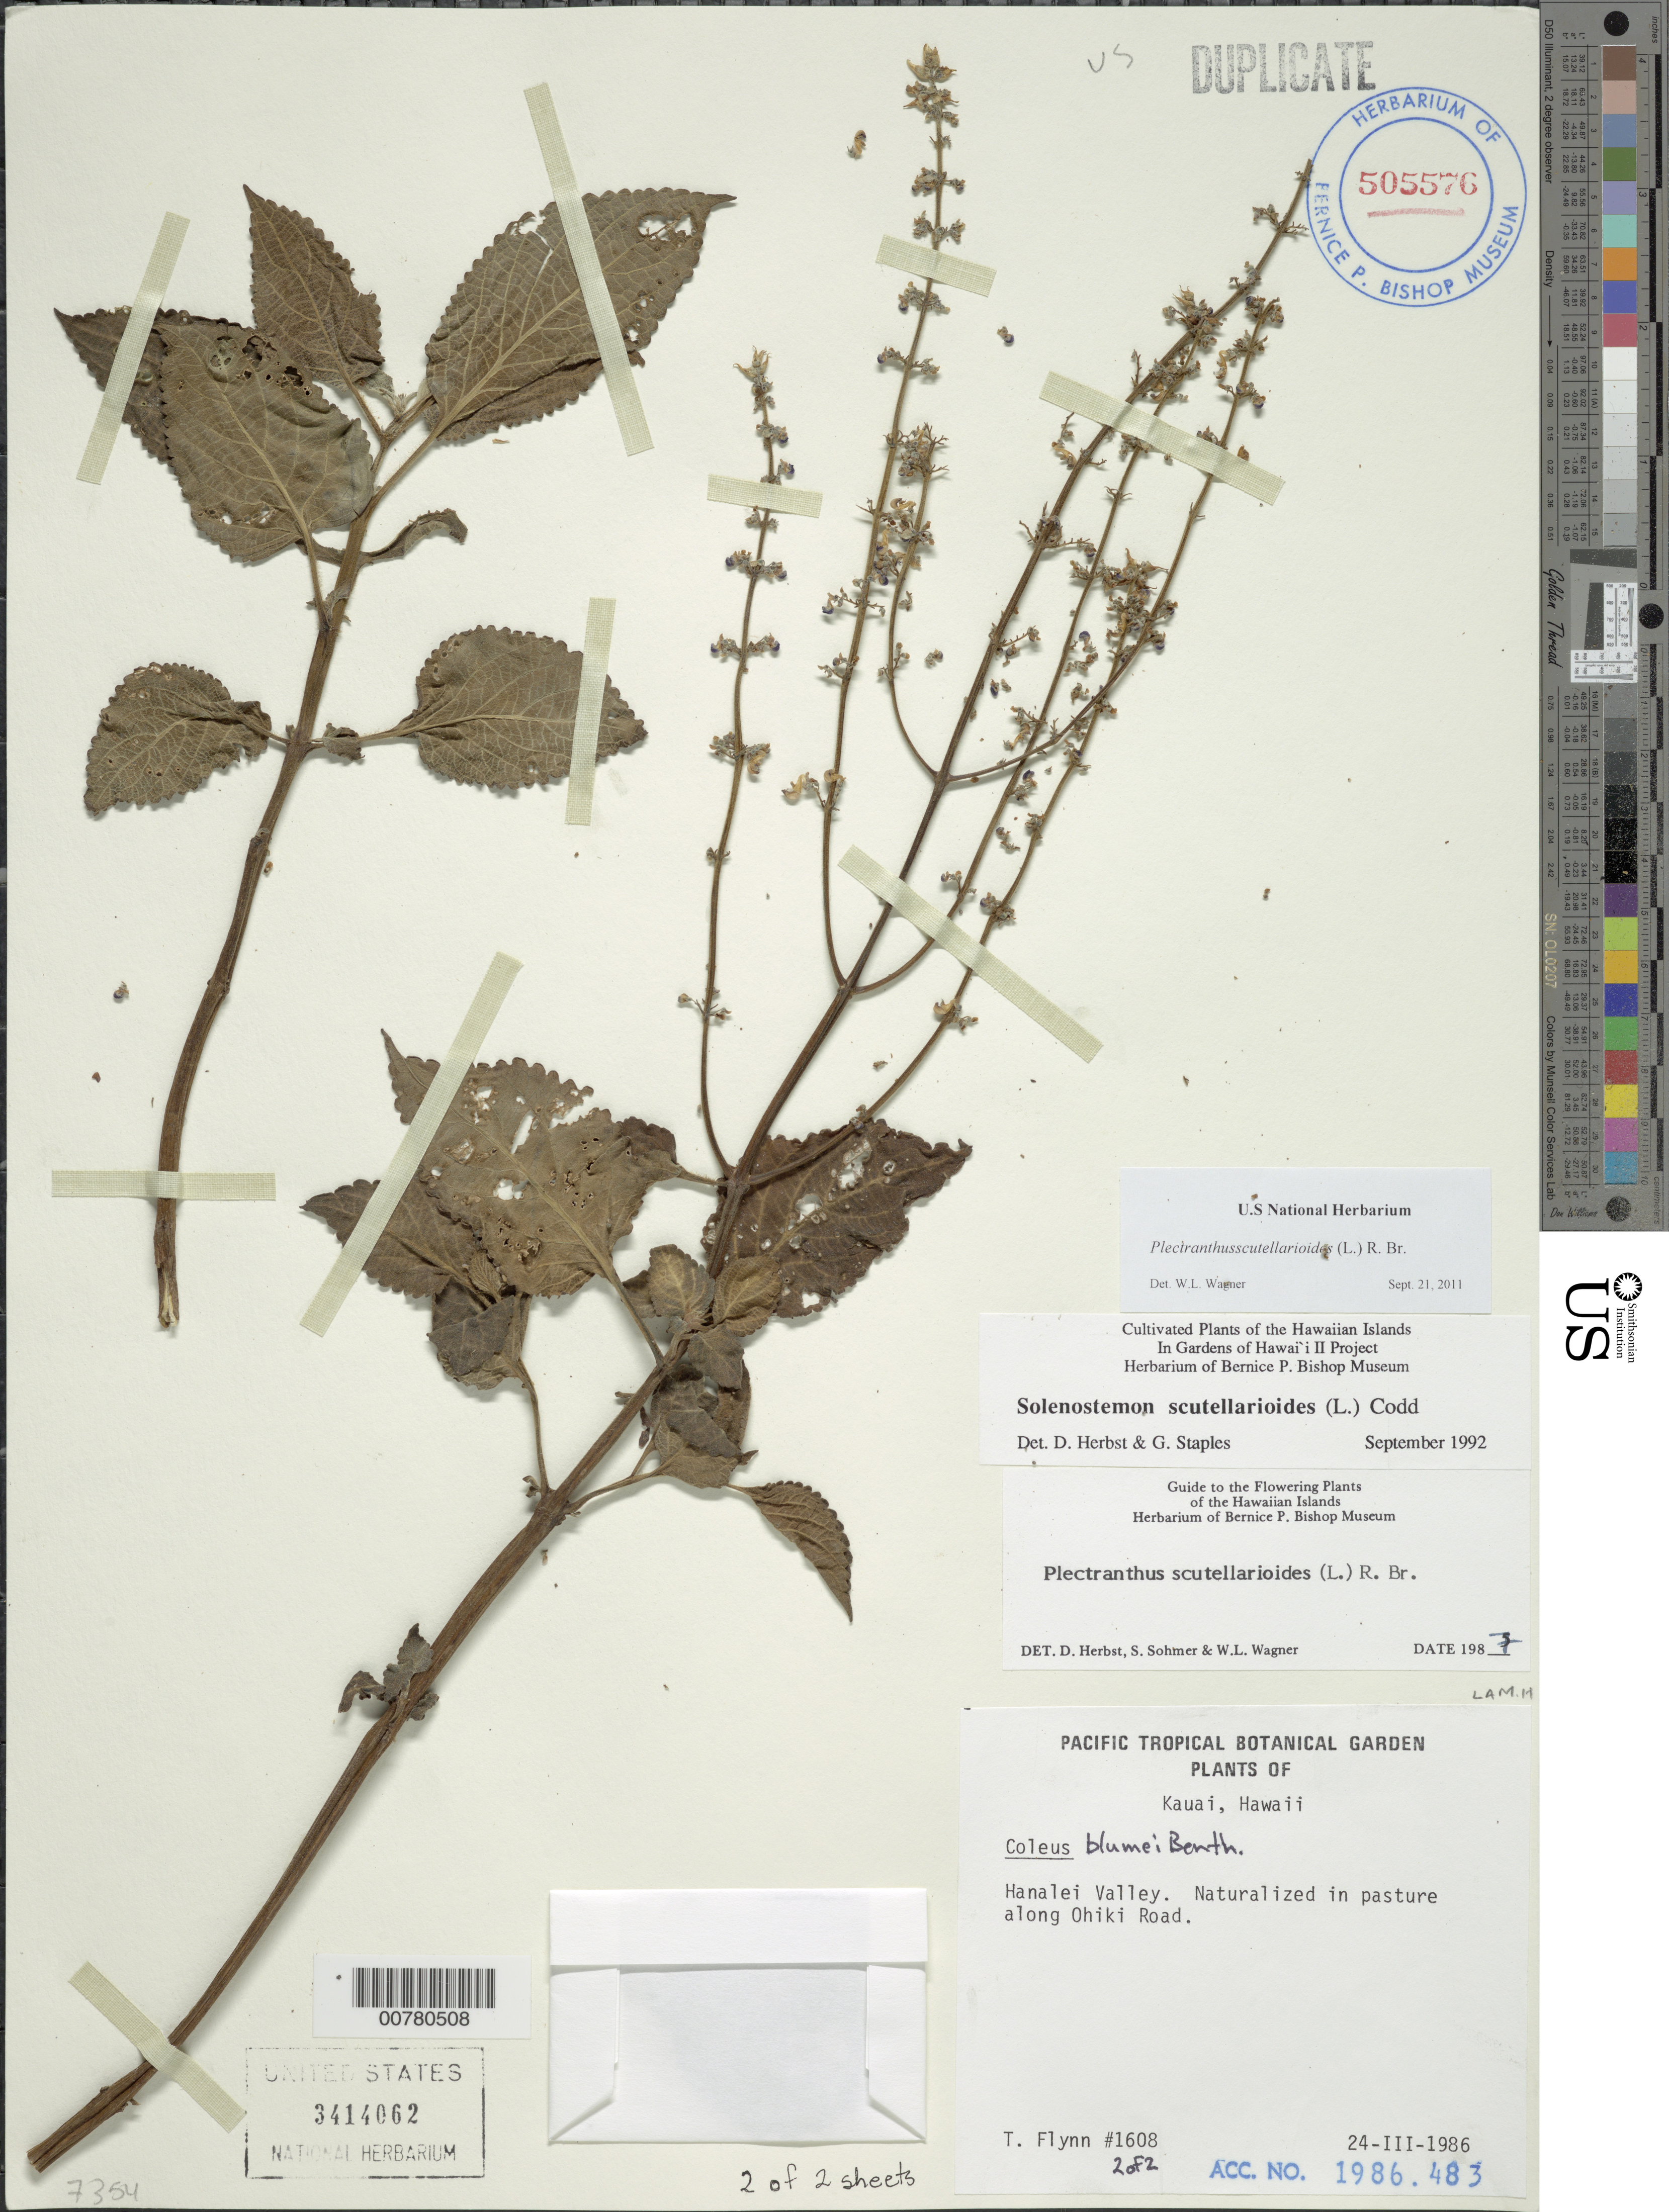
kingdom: Plantae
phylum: Tracheophyta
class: Magnoliopsida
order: Lamiales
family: Lamiaceae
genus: Coleus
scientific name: Coleus scutellarioides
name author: (L.) Benth.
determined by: Wagner, W. L., (BOT), Smithsonian Institution - National Museum of Natural History (UNITED STATES)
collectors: T. W. Flynn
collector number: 1608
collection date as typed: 24 Mar 1986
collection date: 1986-03-24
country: United States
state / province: Hawaii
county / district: Kaui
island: Kaua'i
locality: Hanalei Valley, Ohiki Rd.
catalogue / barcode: US 3414062